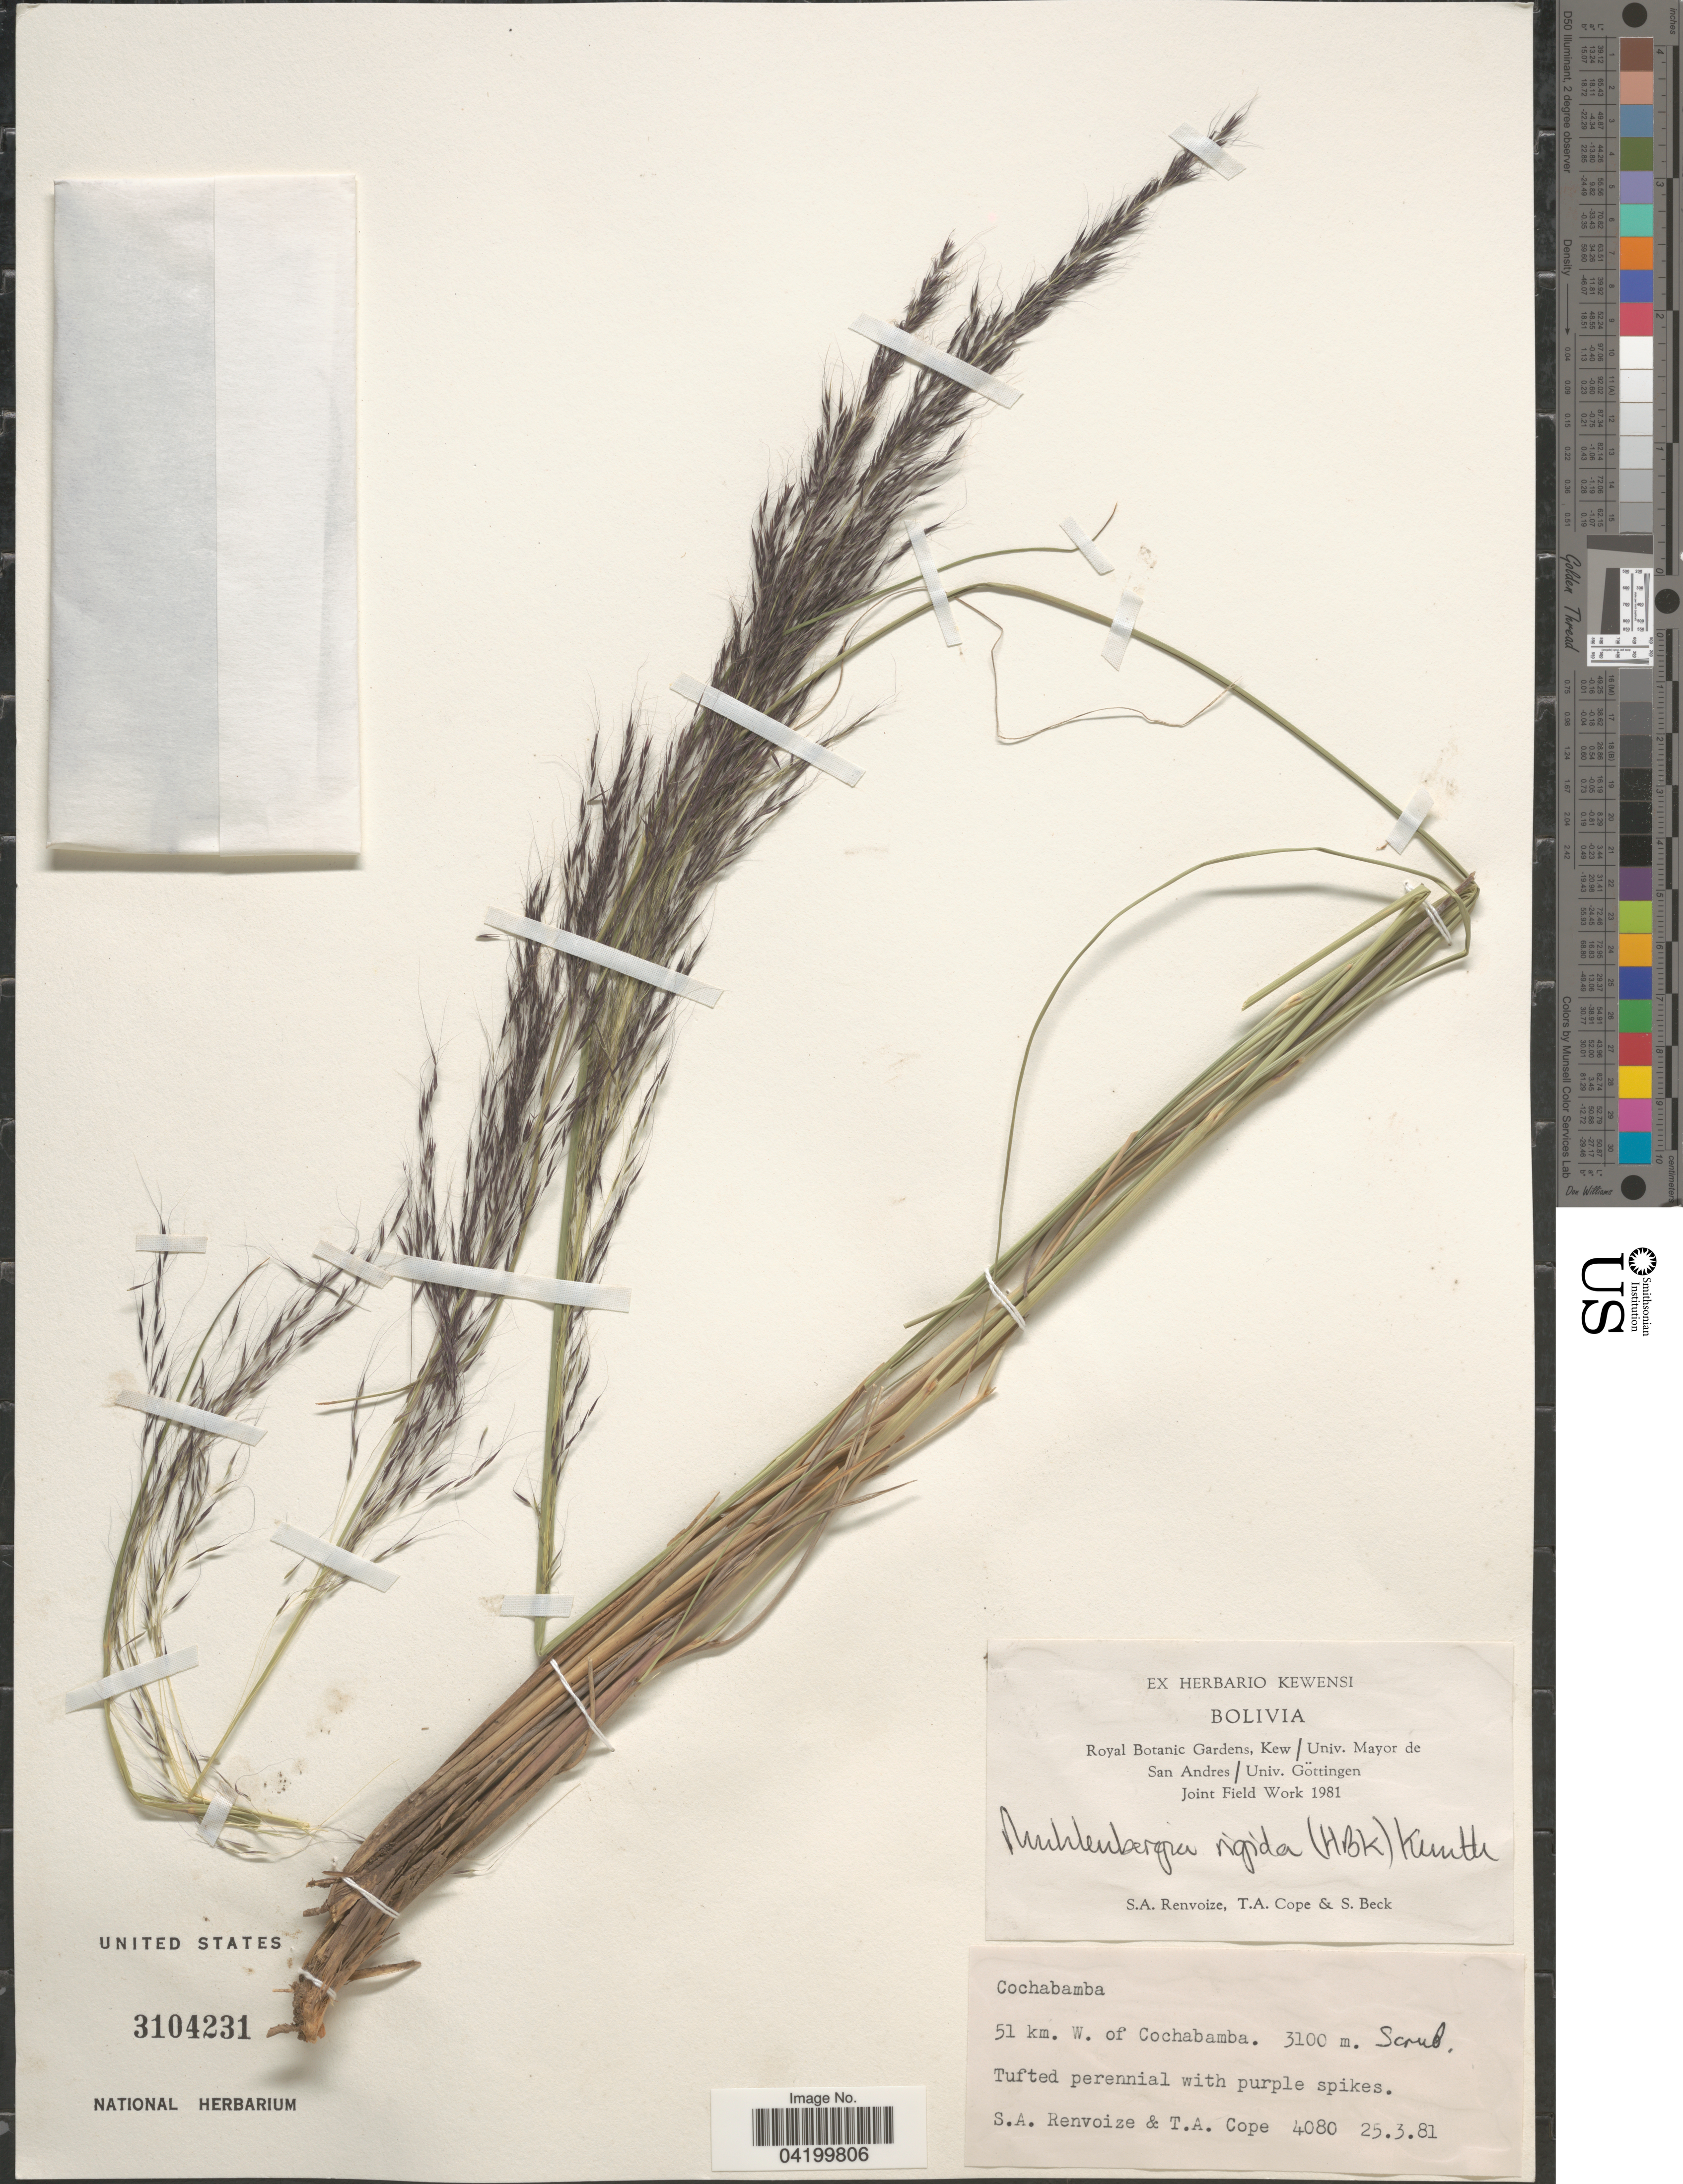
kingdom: Plantae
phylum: Tracheophyta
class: Liliopsida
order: Poales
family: Poaceae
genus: Muhlenbergia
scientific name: Muhlenbergia rigida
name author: (Kunth) Kunth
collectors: S. A. Renvoize, T. A. Cope & S. G. Beck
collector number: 4080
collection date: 1981-03-25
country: Bolivia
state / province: Cochabamba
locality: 51 km. W. of Cochabamba.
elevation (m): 3100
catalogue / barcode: US 3104231